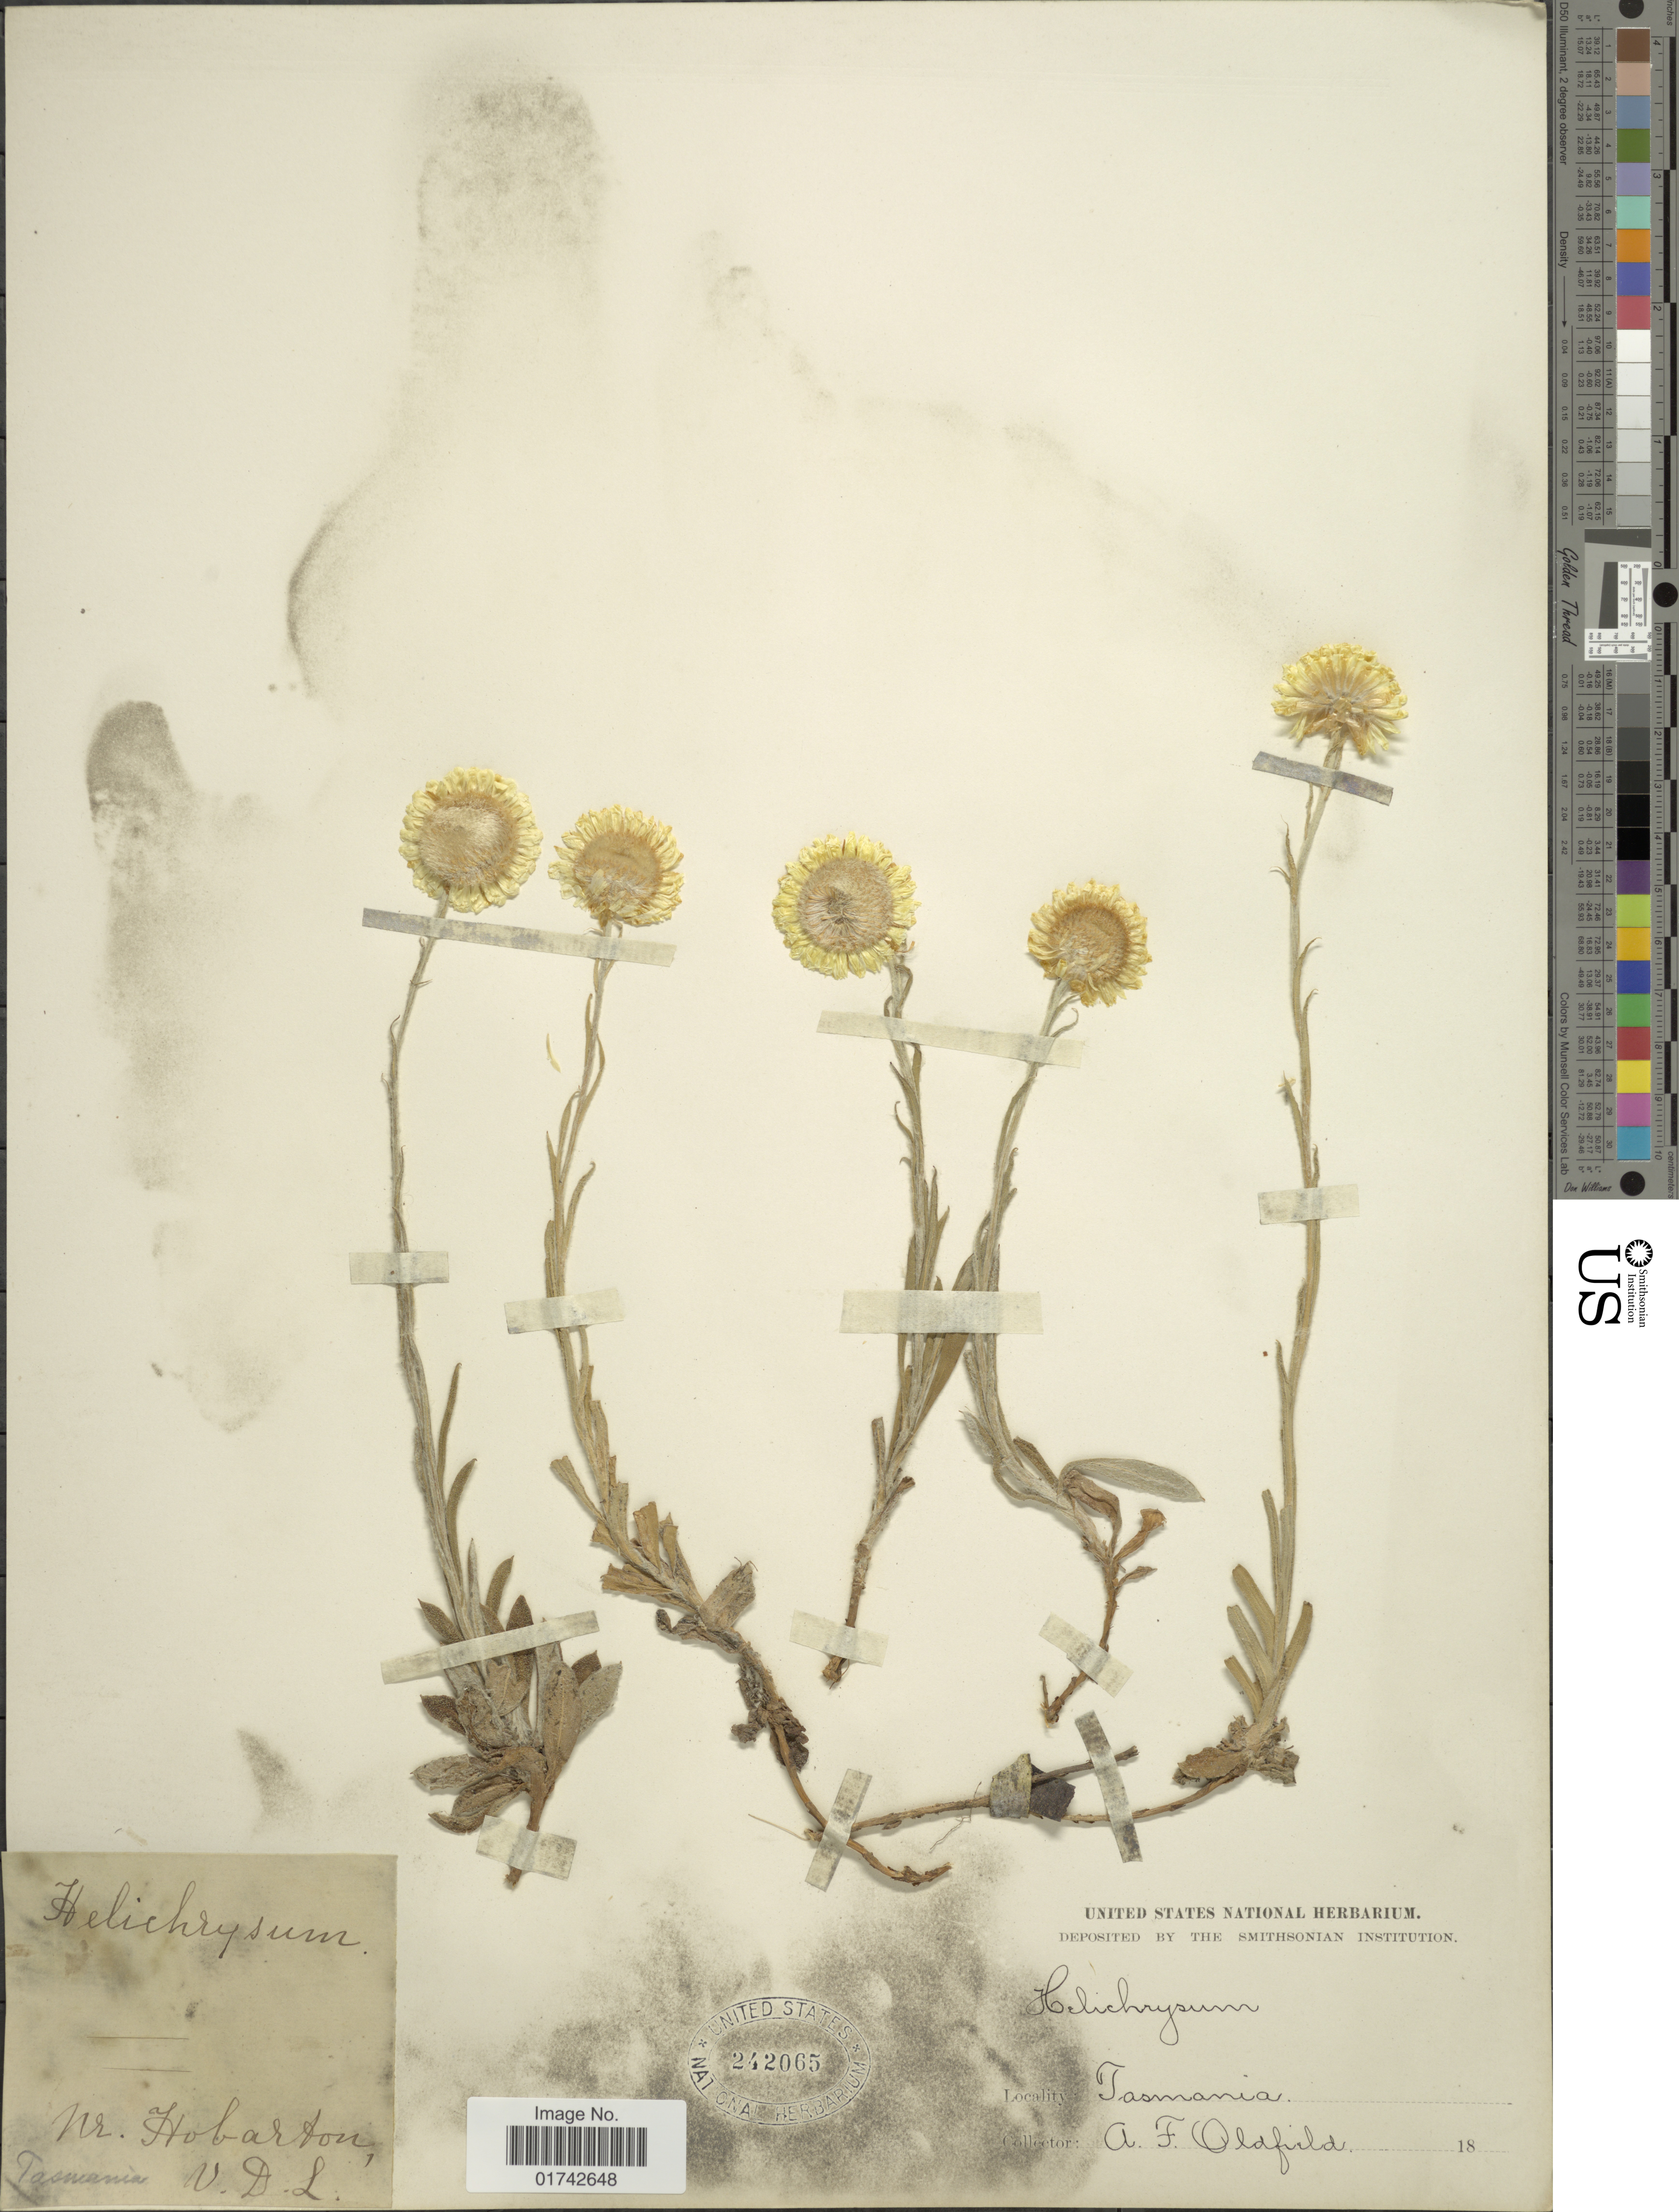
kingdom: Plantae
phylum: Tracheophyta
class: Magnoliopsida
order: Asterales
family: Asteraceae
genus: Helichrysum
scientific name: Helichrysum sp.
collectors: A. Oldfield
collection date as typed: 18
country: Australia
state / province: Tasmania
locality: Nr. Hobarton, V.D.L.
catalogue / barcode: US 242065